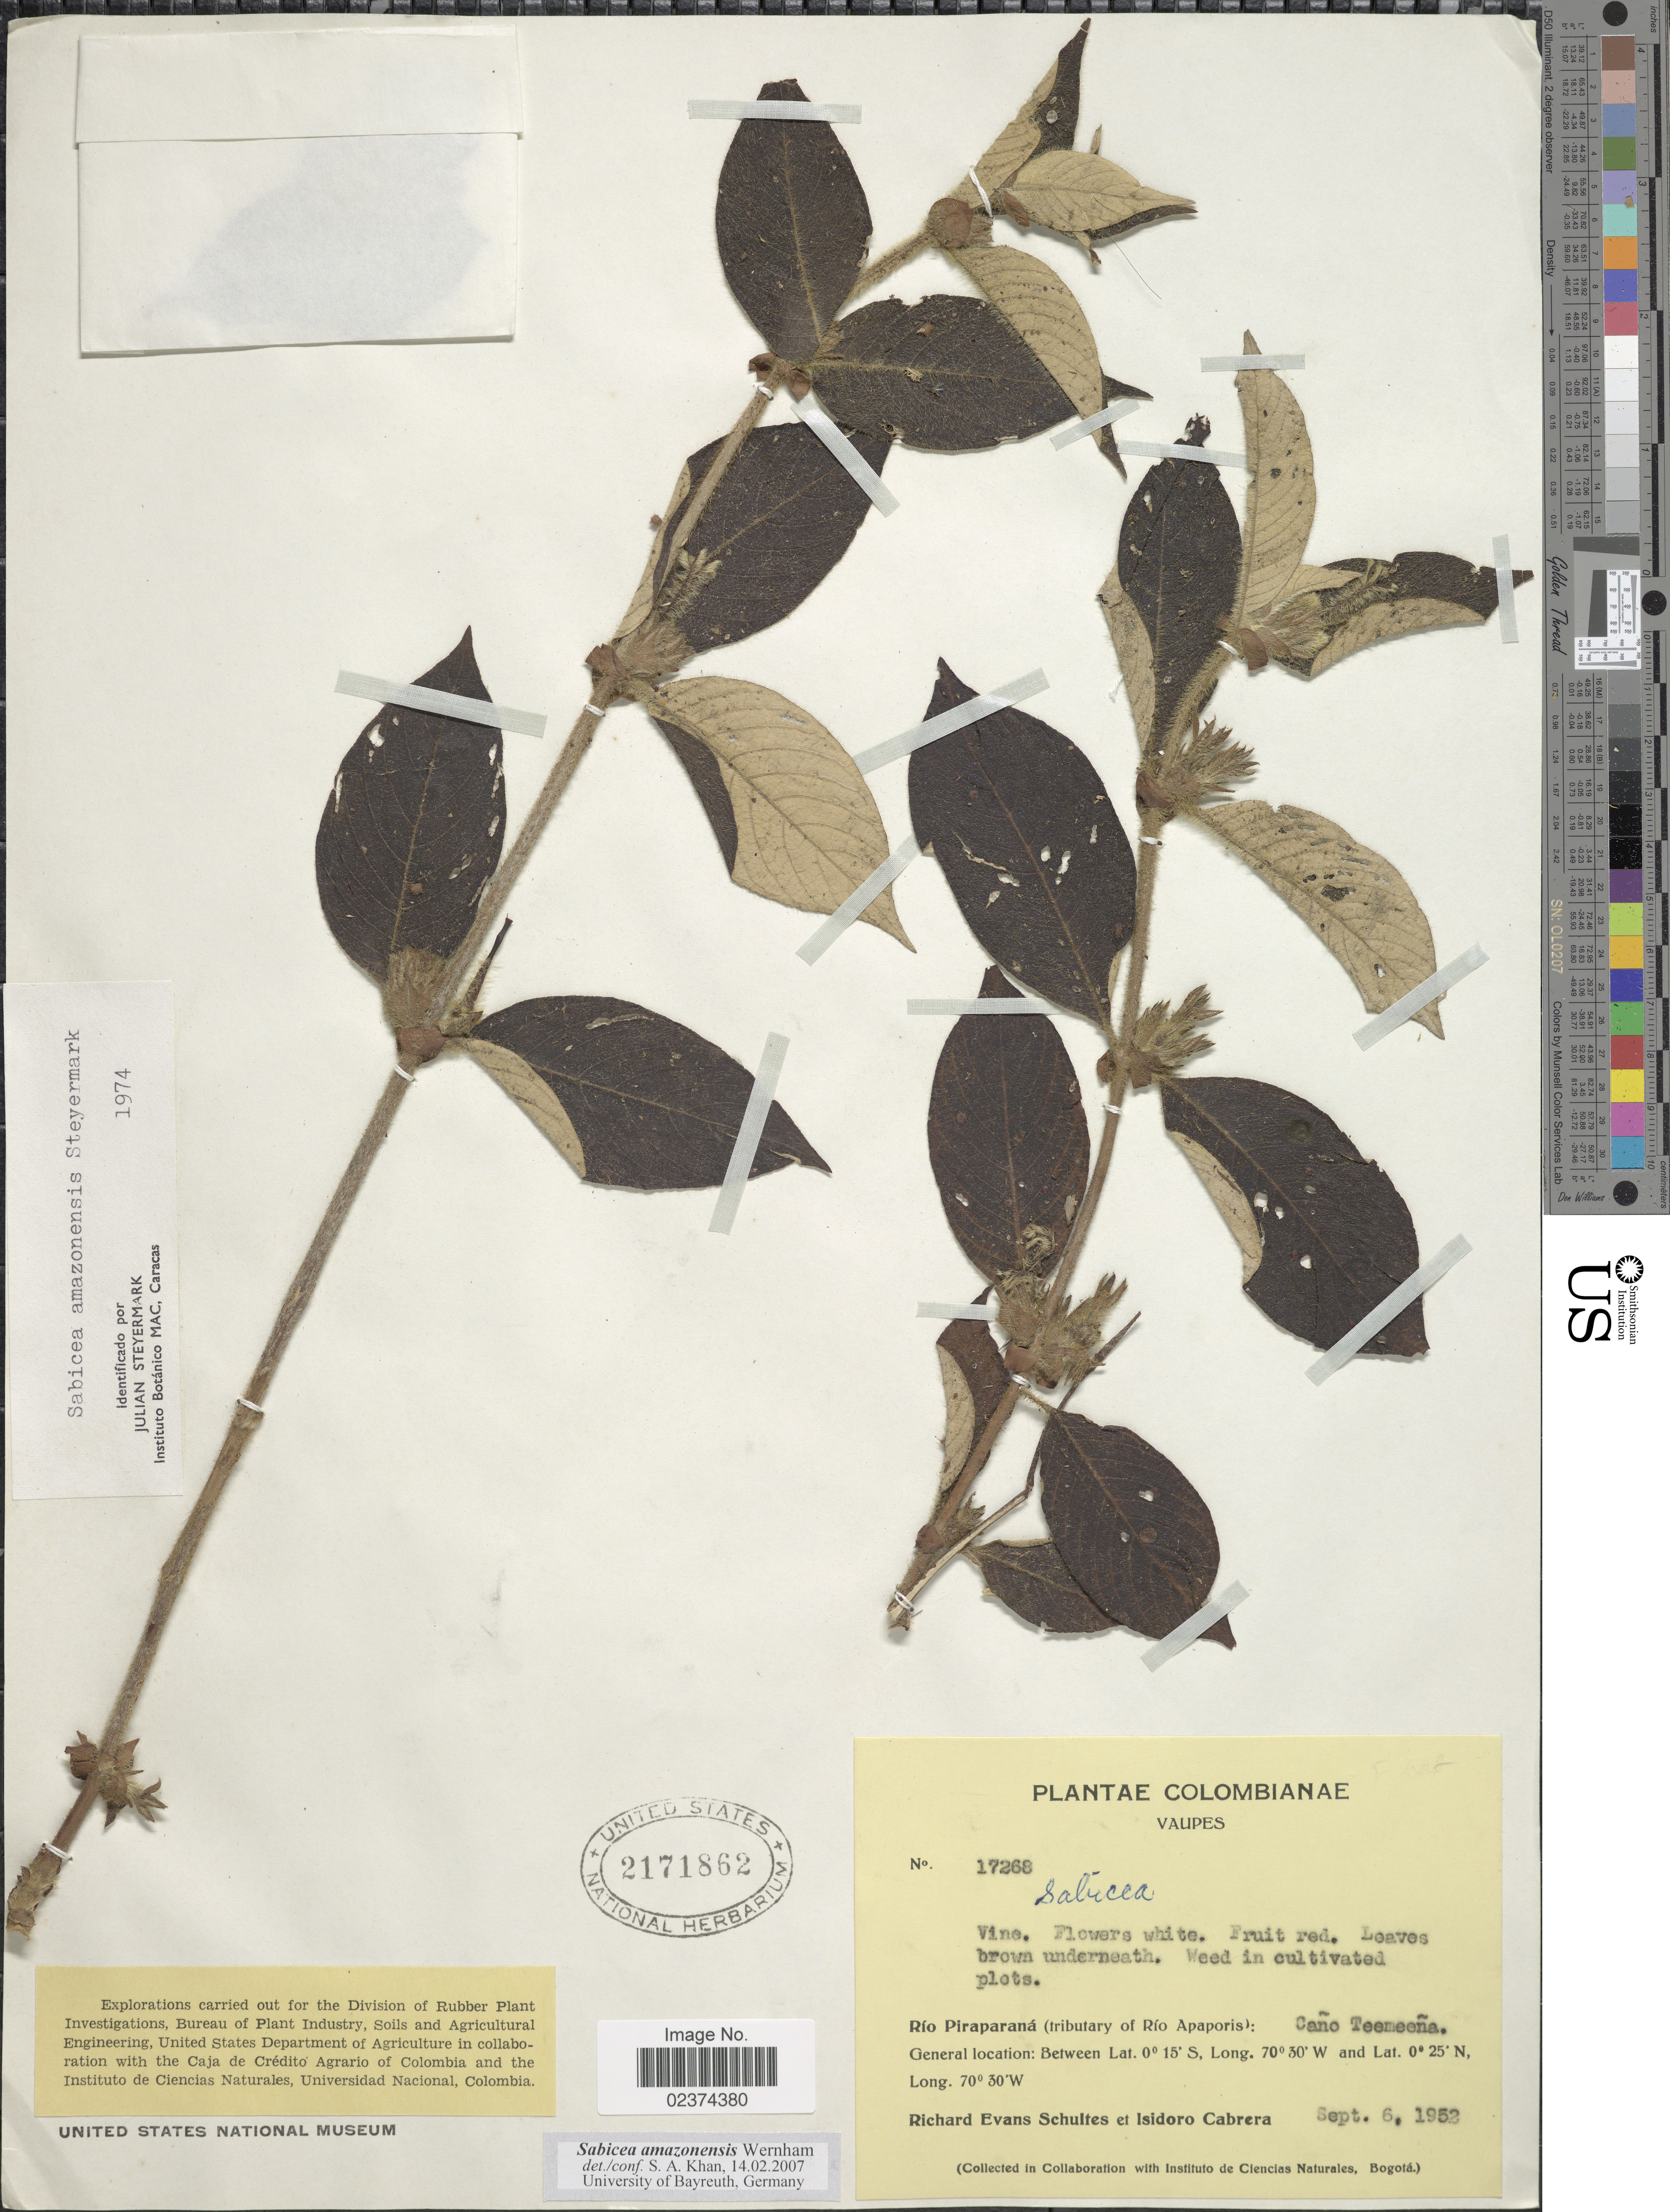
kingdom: Plantae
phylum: Tracheophyta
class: Magnoliopsida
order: Gentianales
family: Rubiaceae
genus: Sabicea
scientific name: Sabicea amazonensis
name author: Wernham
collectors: R. E. Schultes & I. Cabrera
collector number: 17268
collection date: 1952-09-06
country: Colombia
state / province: Vaupés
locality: Río Piraparaná (tributary of Río Apaporis): Caño Teemeeña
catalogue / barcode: US 2171862